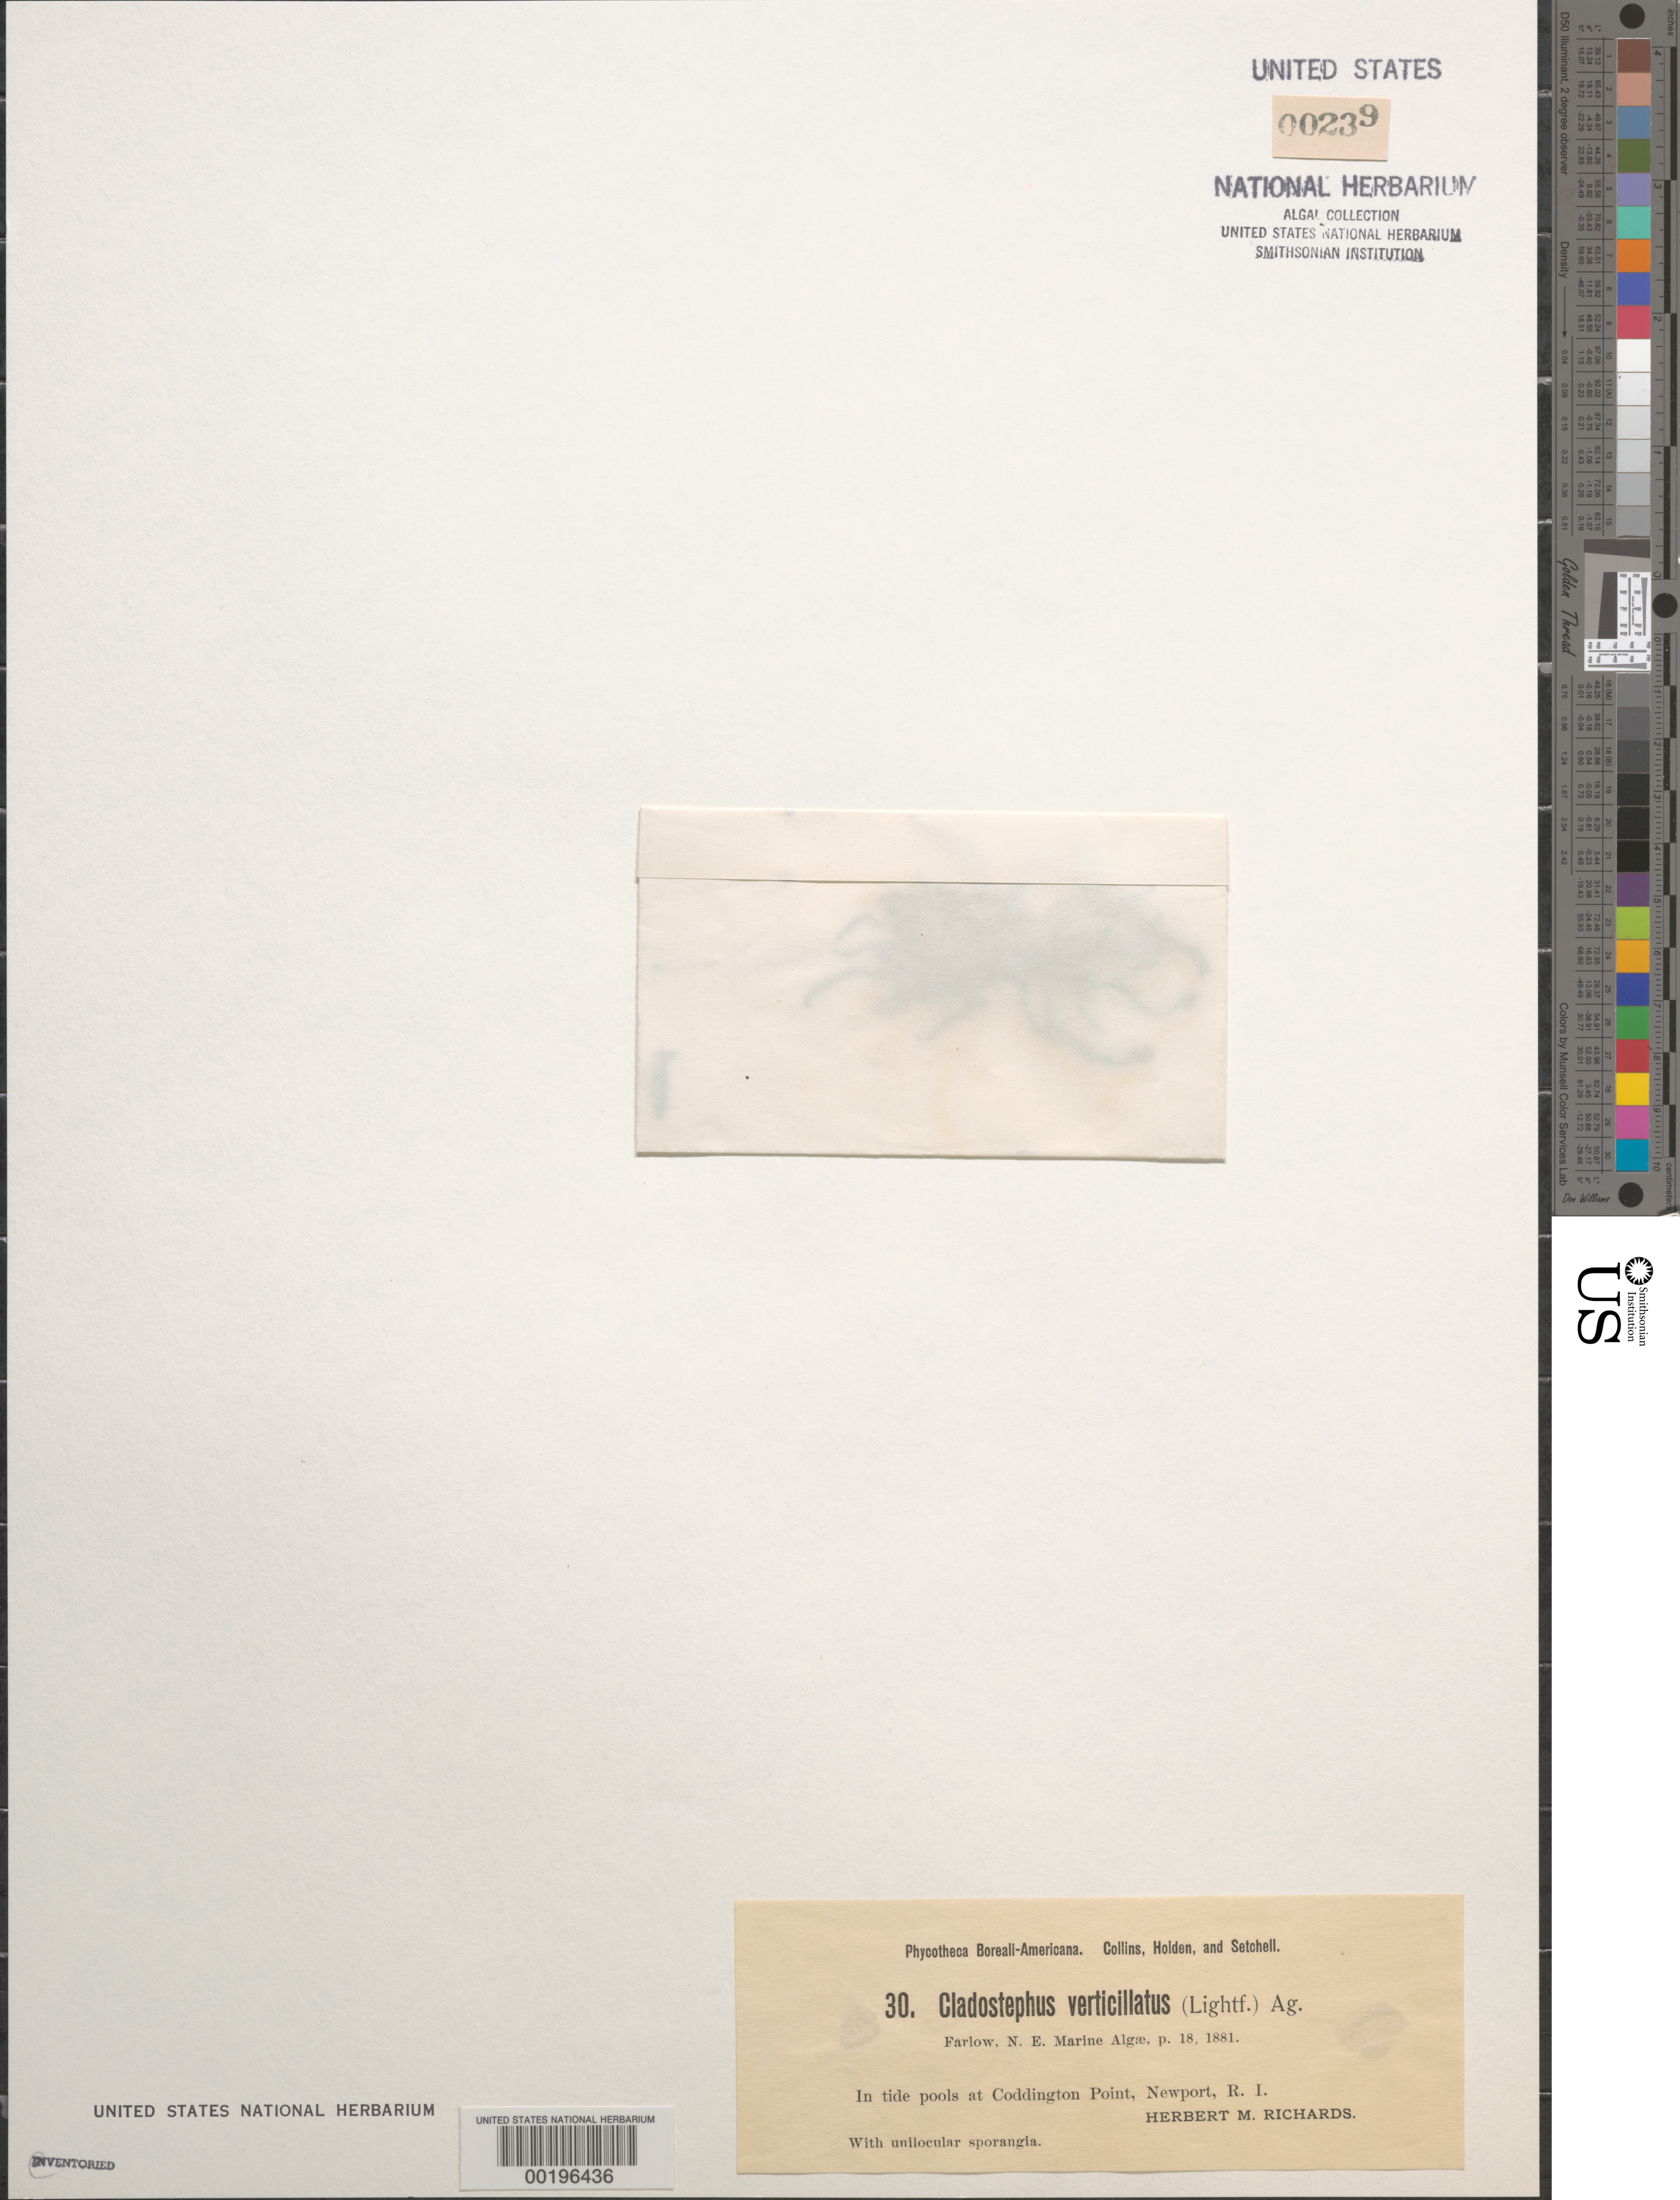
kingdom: Chromista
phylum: Ochrophyta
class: Phaeophyceae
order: Sphacelariales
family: Cladostephaceae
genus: Cladostephus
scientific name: Cladostephus hirsutus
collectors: H. Richards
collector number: PB-A 30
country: United States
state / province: Rhode Island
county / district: Newport County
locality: Coddington Point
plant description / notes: Collins, Holden & Setchell, Phycotheca Boreali-Americana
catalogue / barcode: US 239